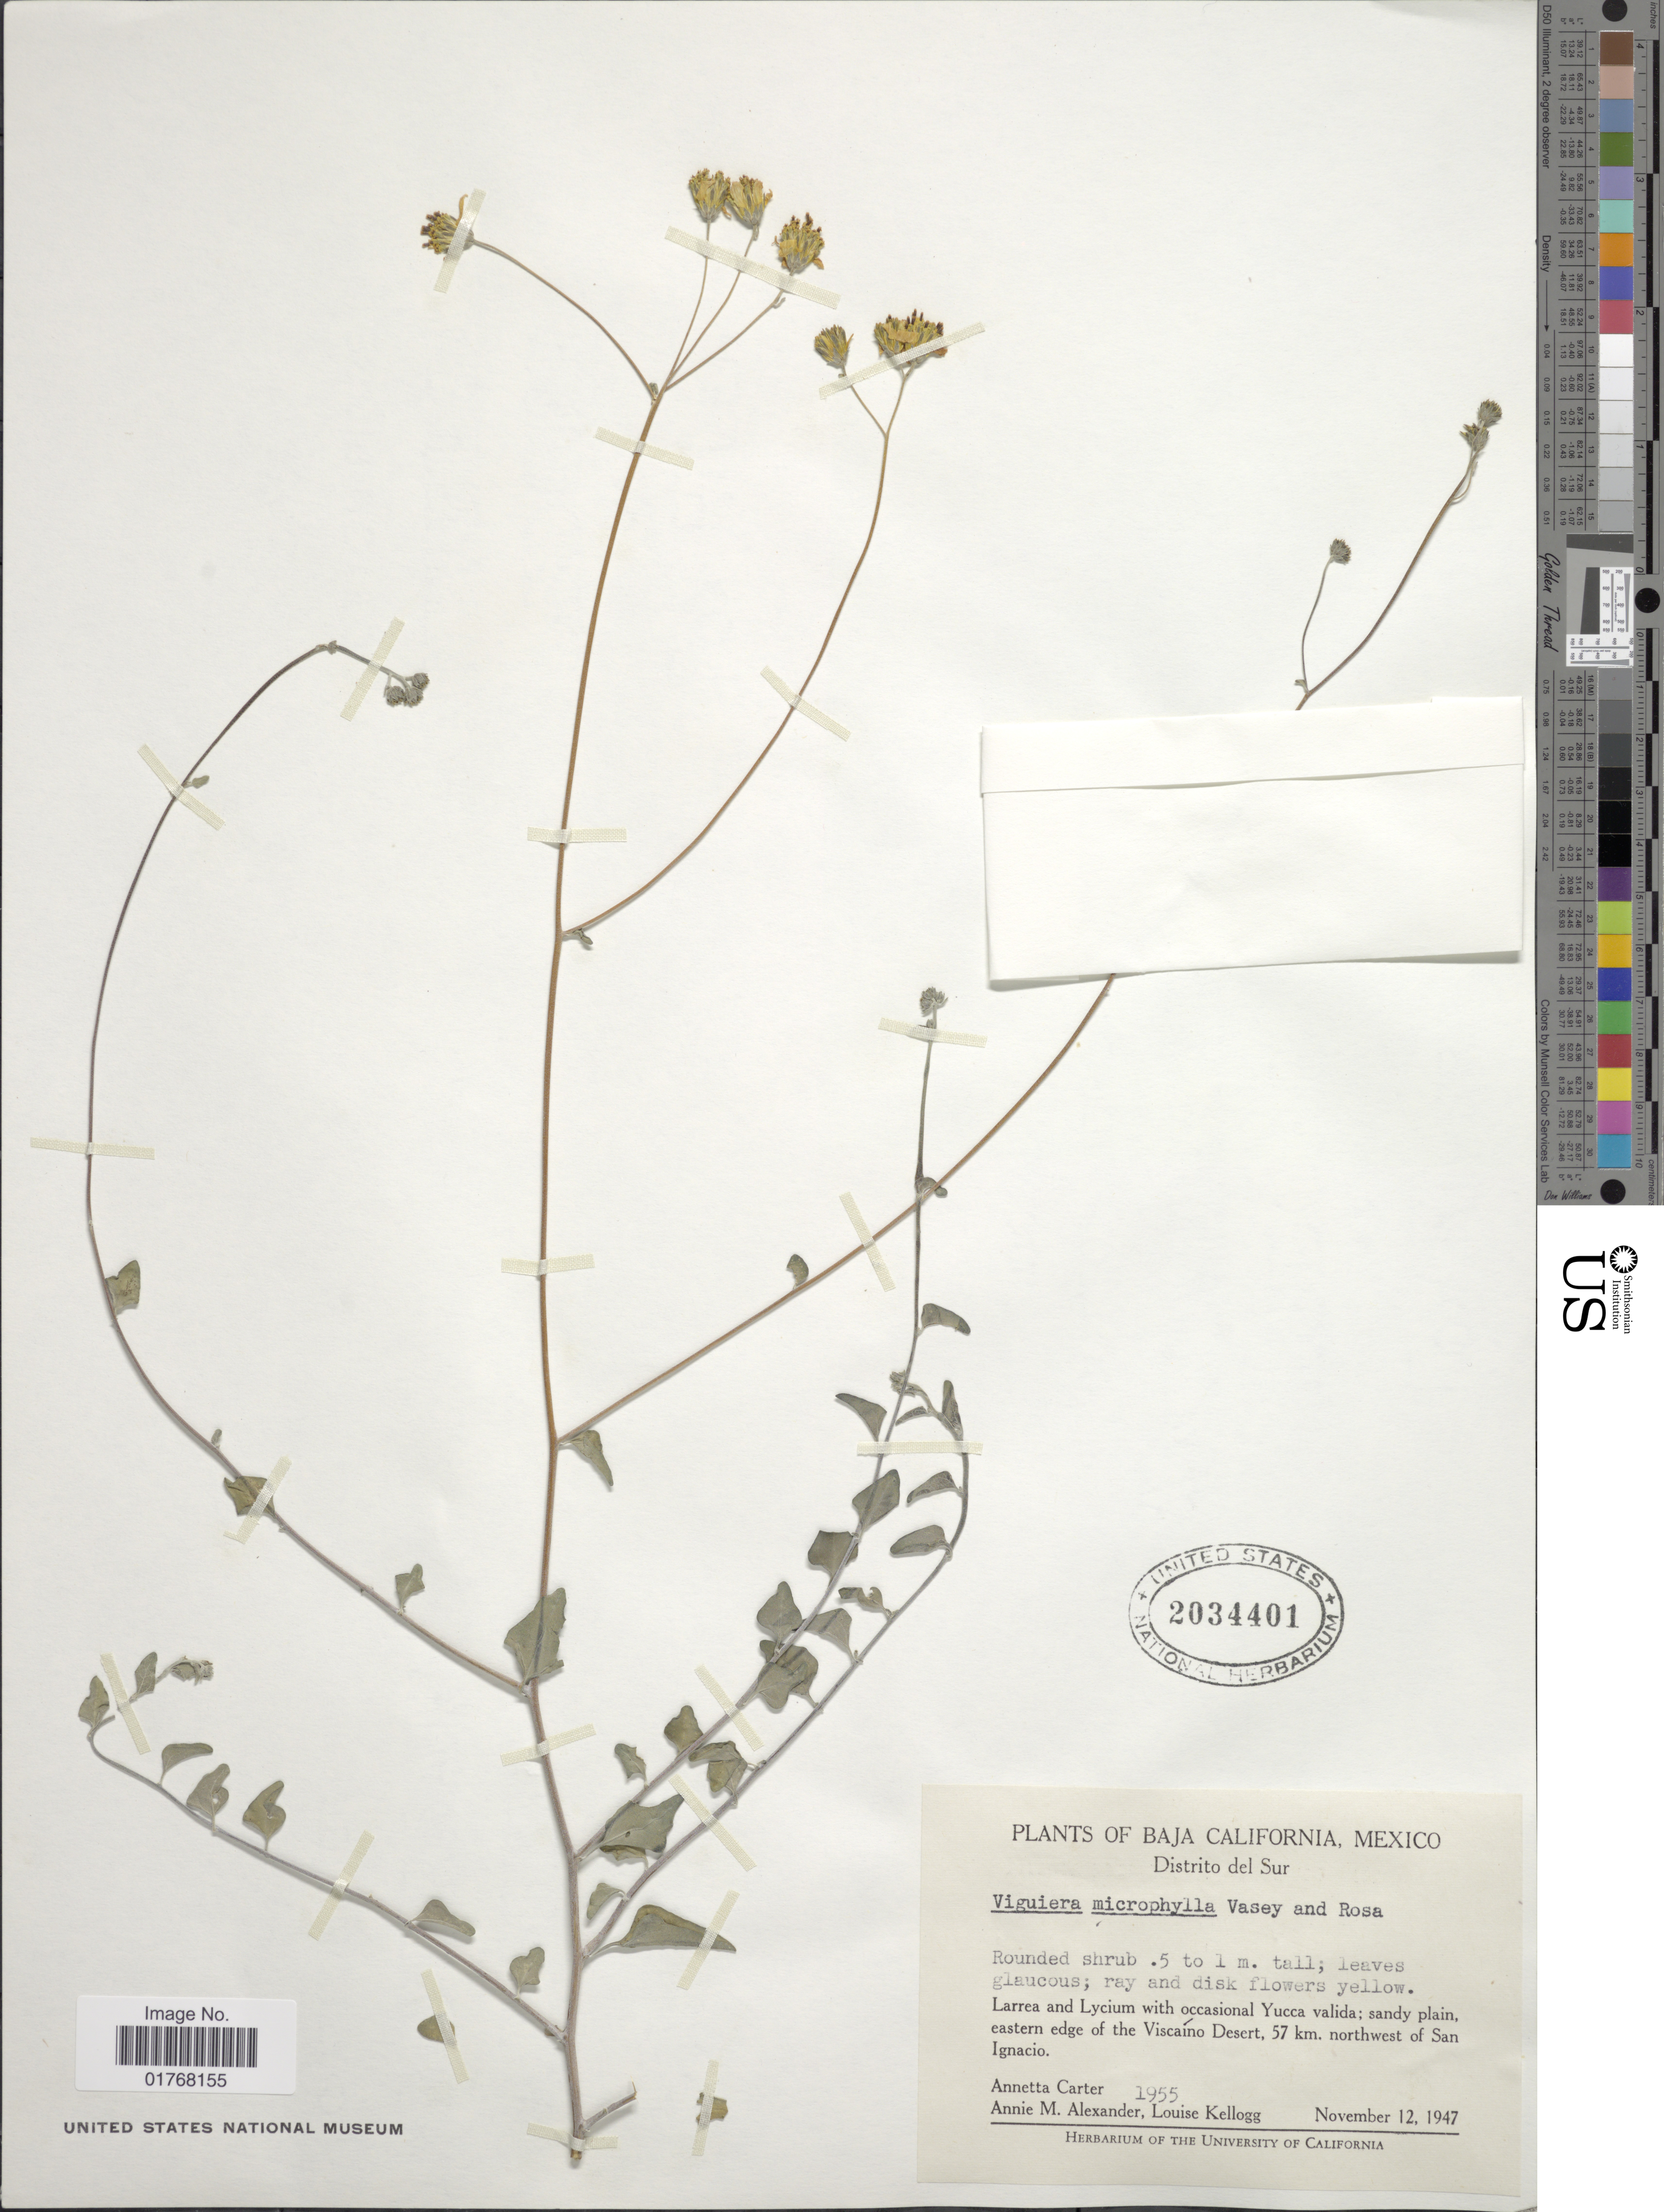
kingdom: Plantae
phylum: Tracheophyta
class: Magnoliopsida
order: Asterales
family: Asteraceae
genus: Viguiera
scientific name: Viguiera microphylla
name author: Vasey & Rose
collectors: A. Carter, A. M. Alexander & L. Kellogg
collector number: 1955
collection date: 1947-11-12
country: Mexico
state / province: Baja California Sur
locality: Distrito del Sur, sandy plain, eastern edge of the Viscaíno Desert, 57 km northwest of San Ignacio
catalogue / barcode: US 2034401